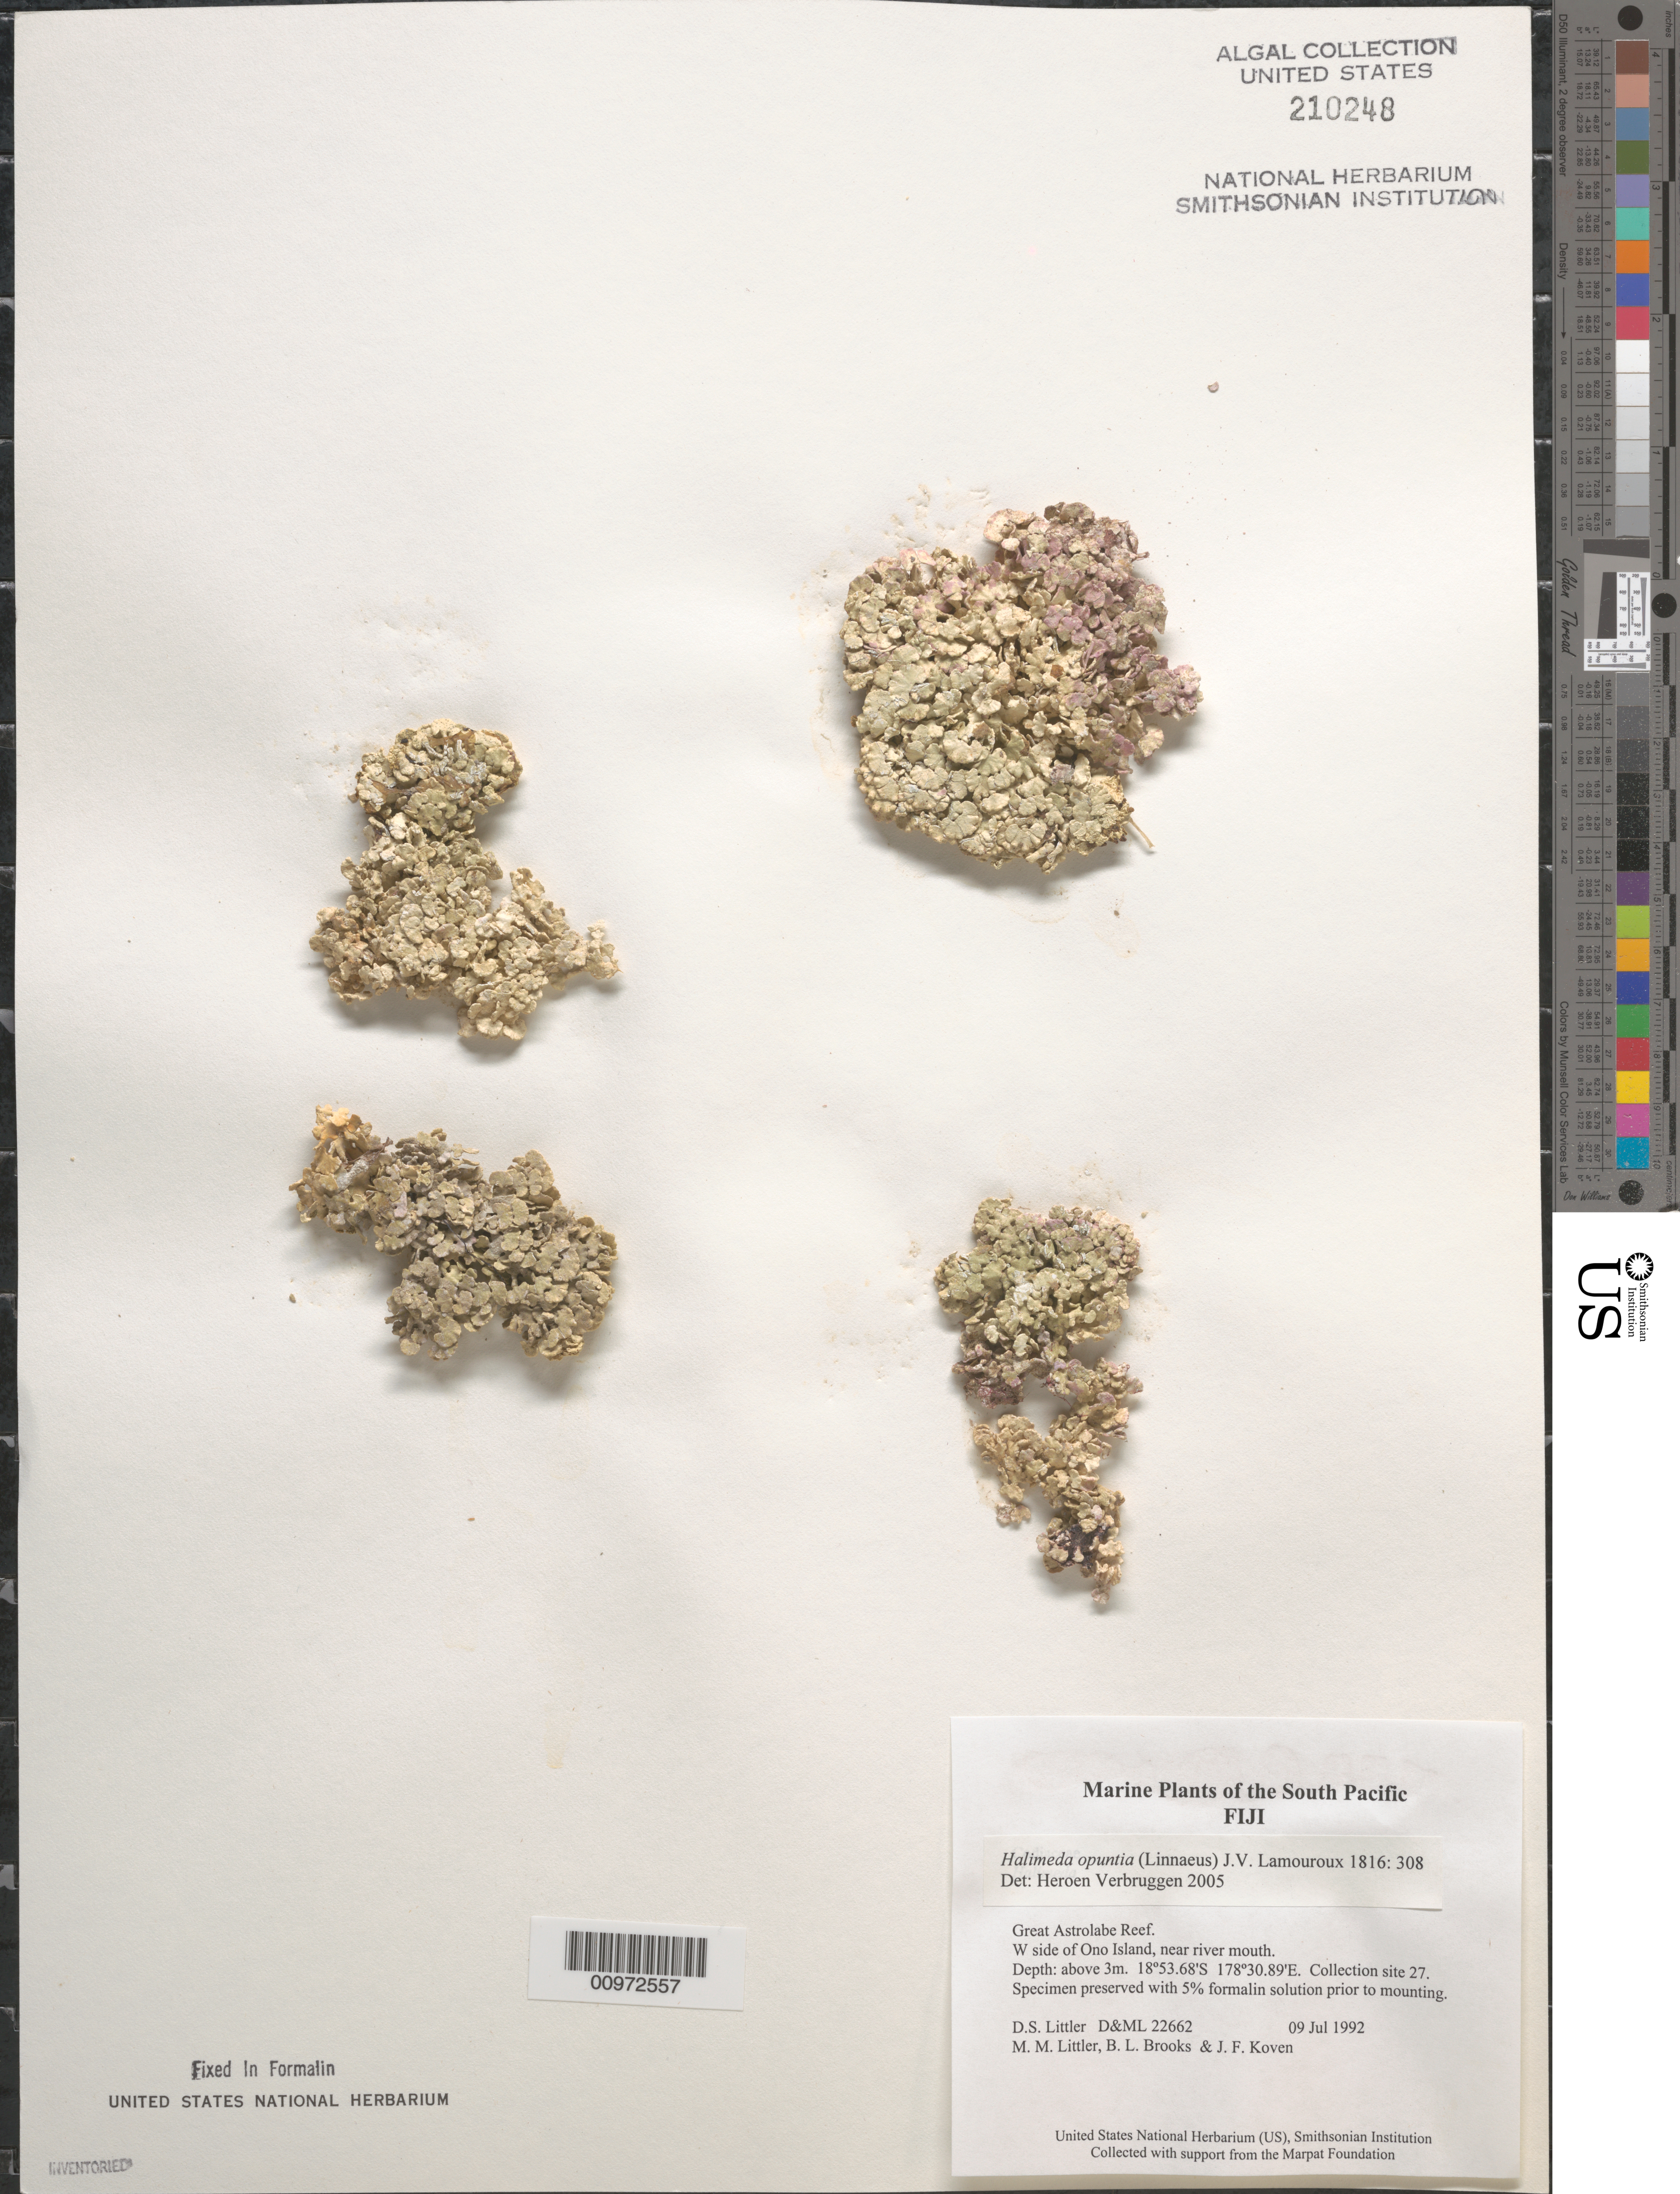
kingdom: Plantae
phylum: Chlorophyta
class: Ulvophyceae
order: Bryopsidales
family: Halimedaceae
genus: Halimeda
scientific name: Halimeda opuntia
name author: (L.) J.V.Lamouroux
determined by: Verbruggen, H.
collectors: D. S. Littler, M. M. Littler, B. Brooks & J. Koven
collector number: D&ML 22662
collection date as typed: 09 Jul 1992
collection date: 1992-07-09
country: Fiji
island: Ono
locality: Great Astrolabe Reef, west side of island, near river mouth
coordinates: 18 53.68'S, 178 30.89'E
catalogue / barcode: US 210248